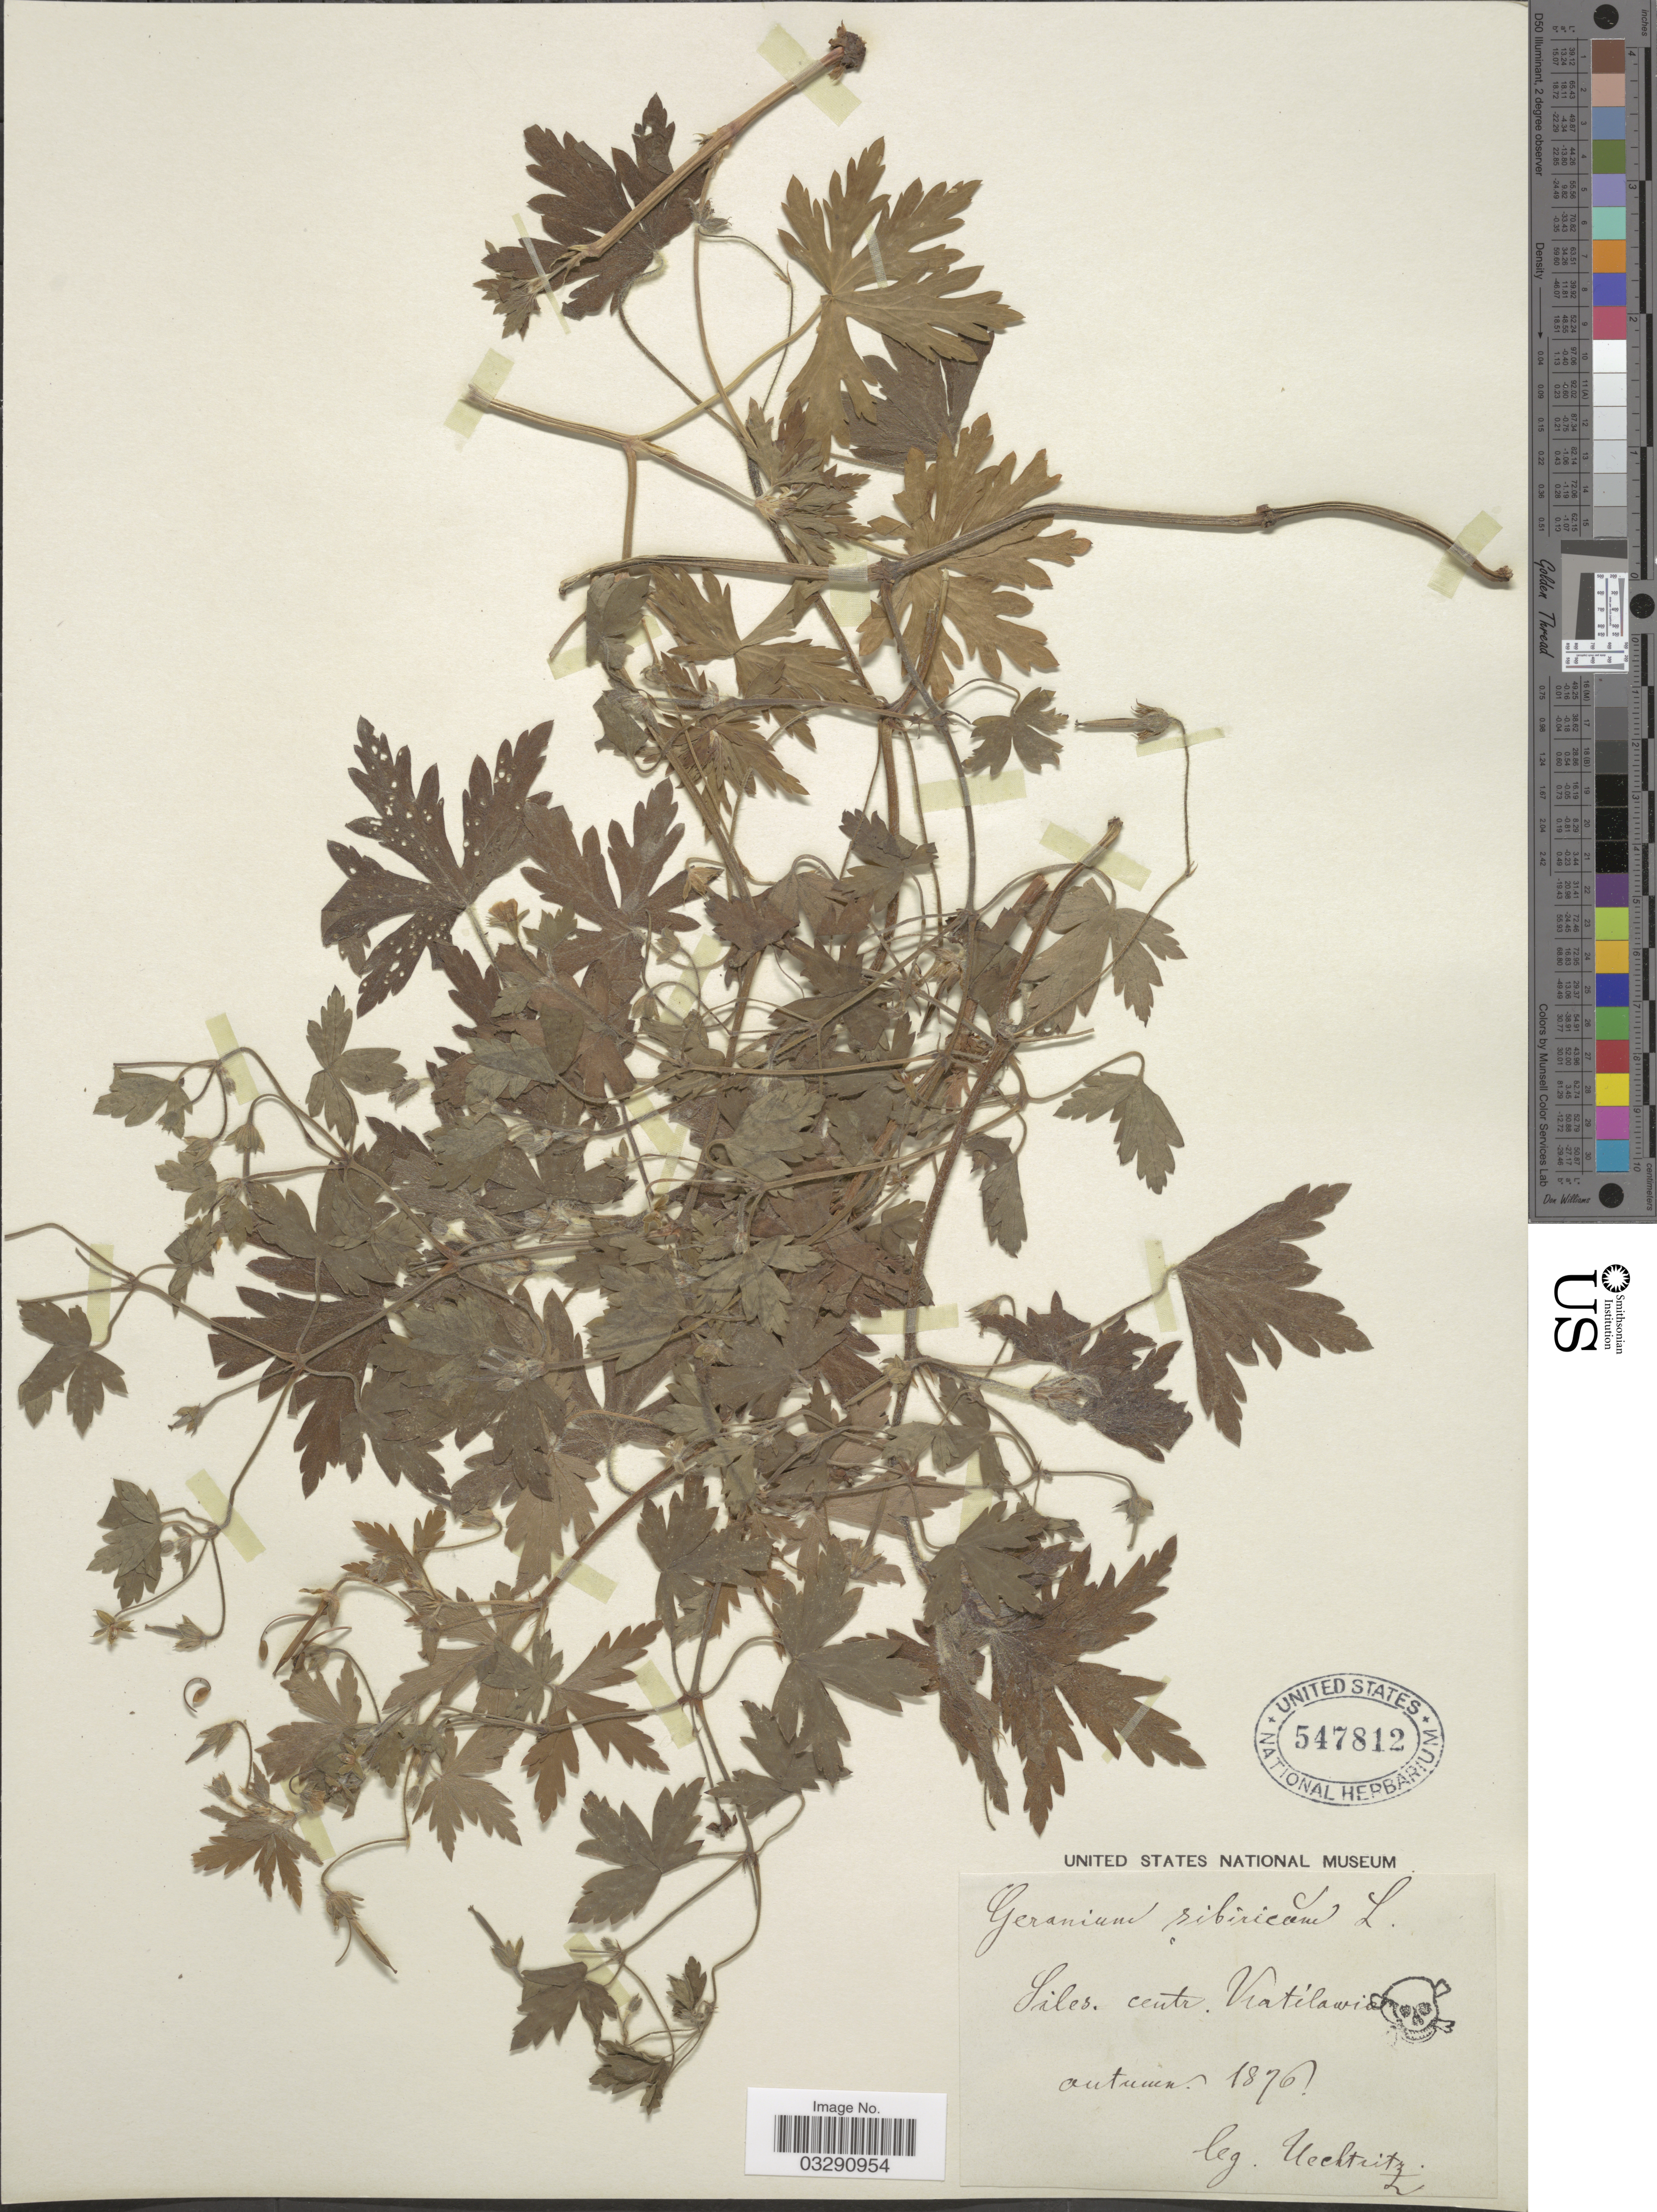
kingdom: Plantae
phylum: Tracheophyta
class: Magnoliopsida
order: Geraniales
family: Geraniaceae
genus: Geranium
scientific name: Geranium sibiricum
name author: L.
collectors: Uechtritz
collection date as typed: Autumn 1876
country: Poland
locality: Siles. centr. Vratilawia.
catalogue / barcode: US 547812